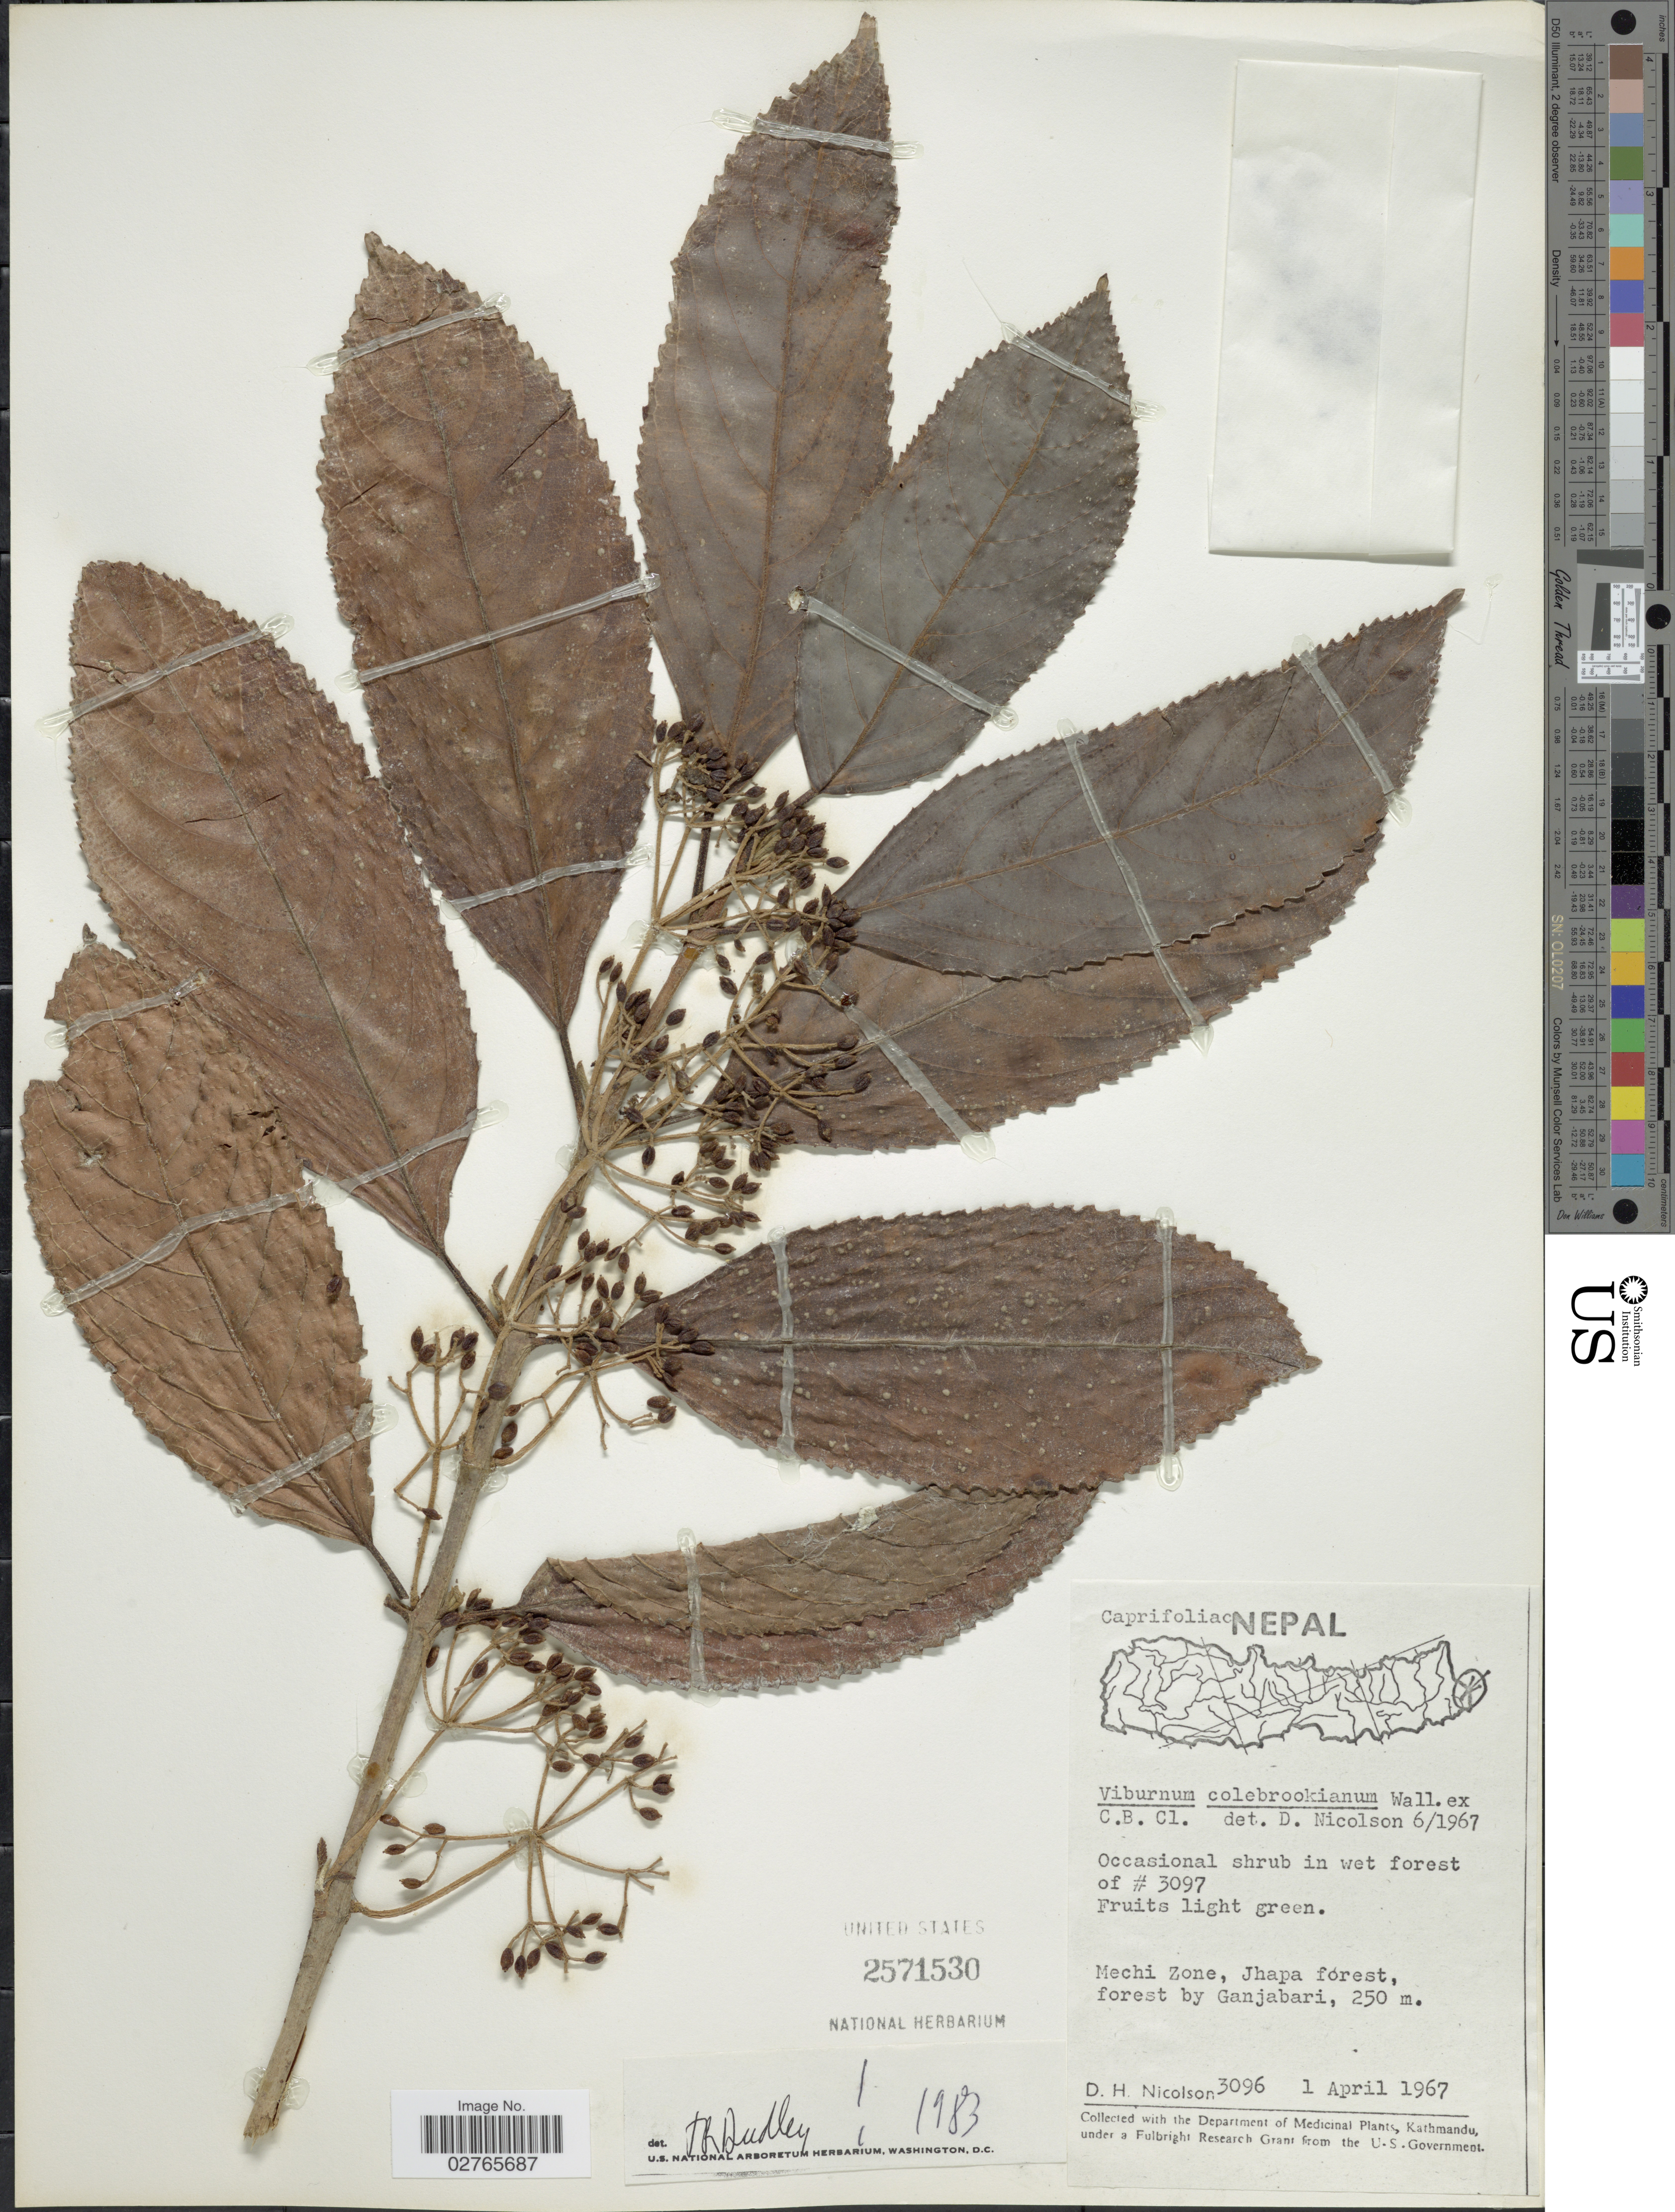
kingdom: Plantae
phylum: Tracheophyta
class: Magnoliopsida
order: Dipsacales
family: Viburnaceae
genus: Viburnum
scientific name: Viburnum colebrookeanum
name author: Wall. ex DC.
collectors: D. H. Nicolson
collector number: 3096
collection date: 1967-04-01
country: Nepal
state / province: Mechi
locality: Mechi Zone, Jhapa forest, forest by Ganjabari.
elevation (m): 250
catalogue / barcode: US 2571530